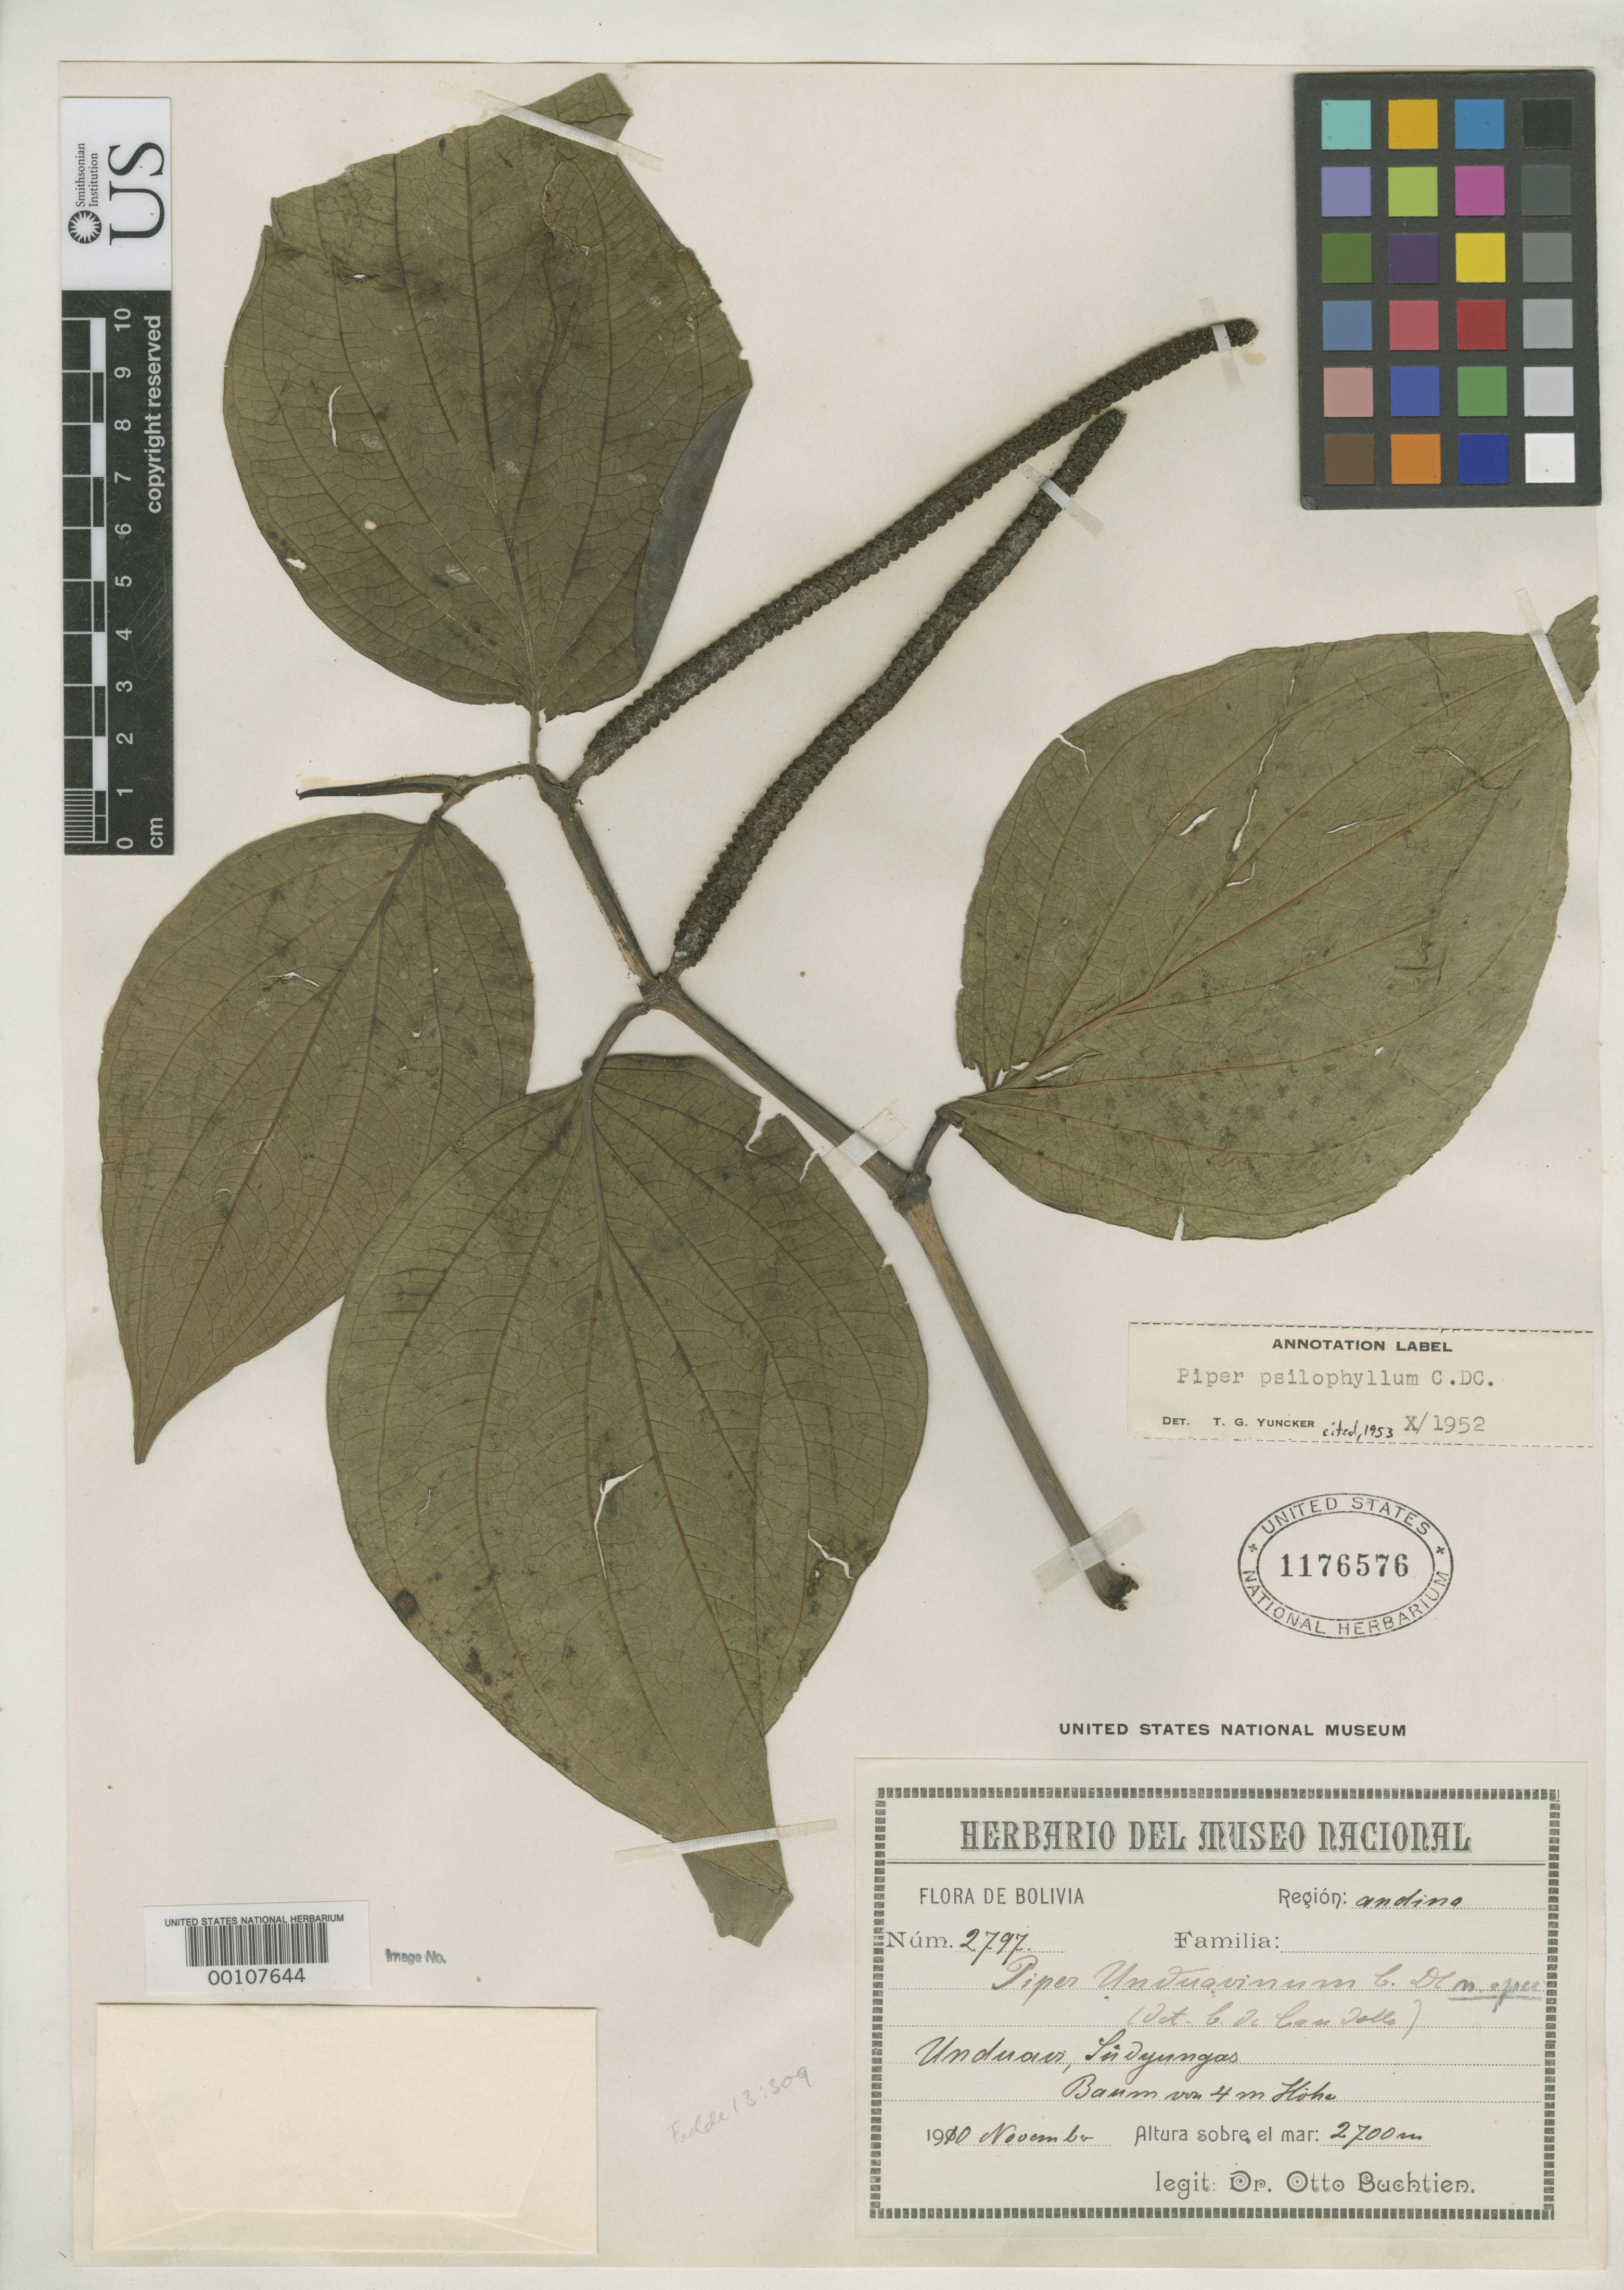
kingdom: Plantae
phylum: Tracheophyta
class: Magnoliopsida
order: Piperales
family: Piperaceae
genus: Piper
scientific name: Piper unduavinum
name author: C. DC.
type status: Isotype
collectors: O. Buchtien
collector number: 2797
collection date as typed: Nov 1910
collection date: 1910-11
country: Bolivia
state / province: La Paz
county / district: Sud Yungas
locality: Unduavi.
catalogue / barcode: US 1176576